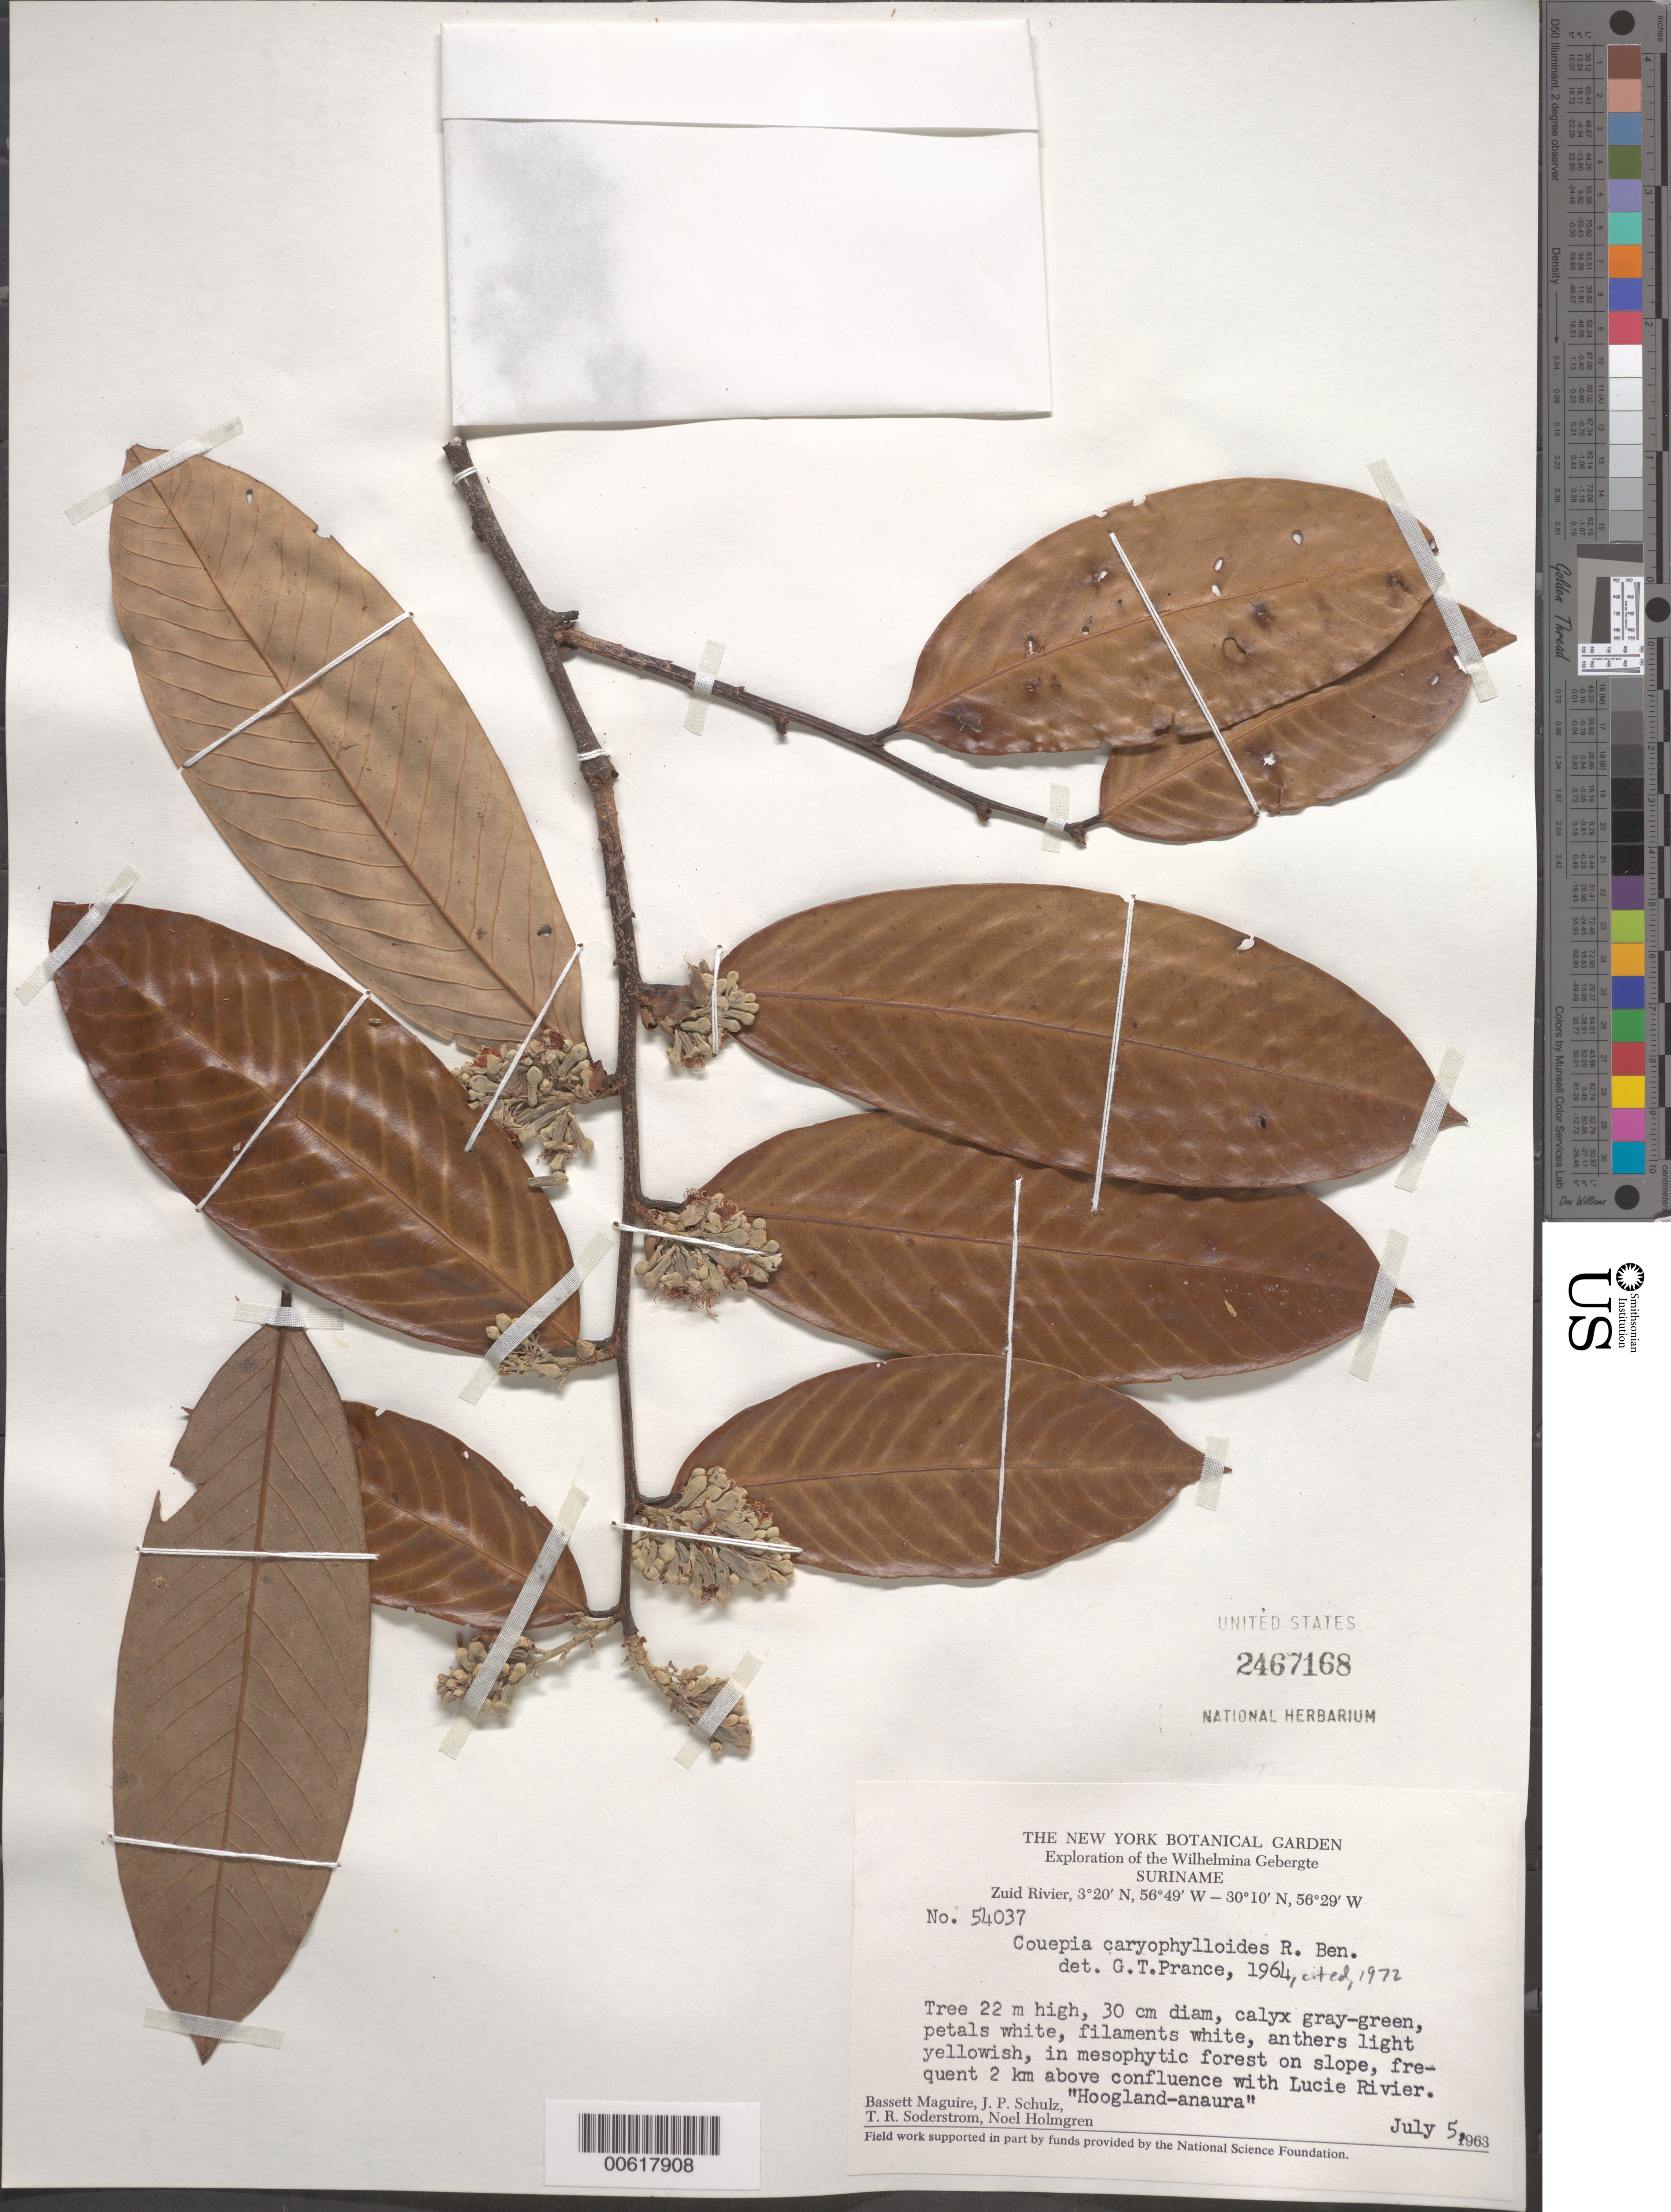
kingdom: Plantae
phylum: Tracheophyta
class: Magnoliopsida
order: Malpighiales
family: Chrysobalanaceae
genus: Couepia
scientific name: Couepia caryophylloides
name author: Benoist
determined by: Prance, G. T.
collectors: B. Maguire, J. P. Schulz, T. R. Soderstrom & N. H. Holmgren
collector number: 54037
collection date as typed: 5-Jul-63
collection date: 1963-07-05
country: Suriname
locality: Zuid River, 2 km above confluence with Lucie R., Wilhelmina Gebergte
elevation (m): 215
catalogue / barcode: US 2467168